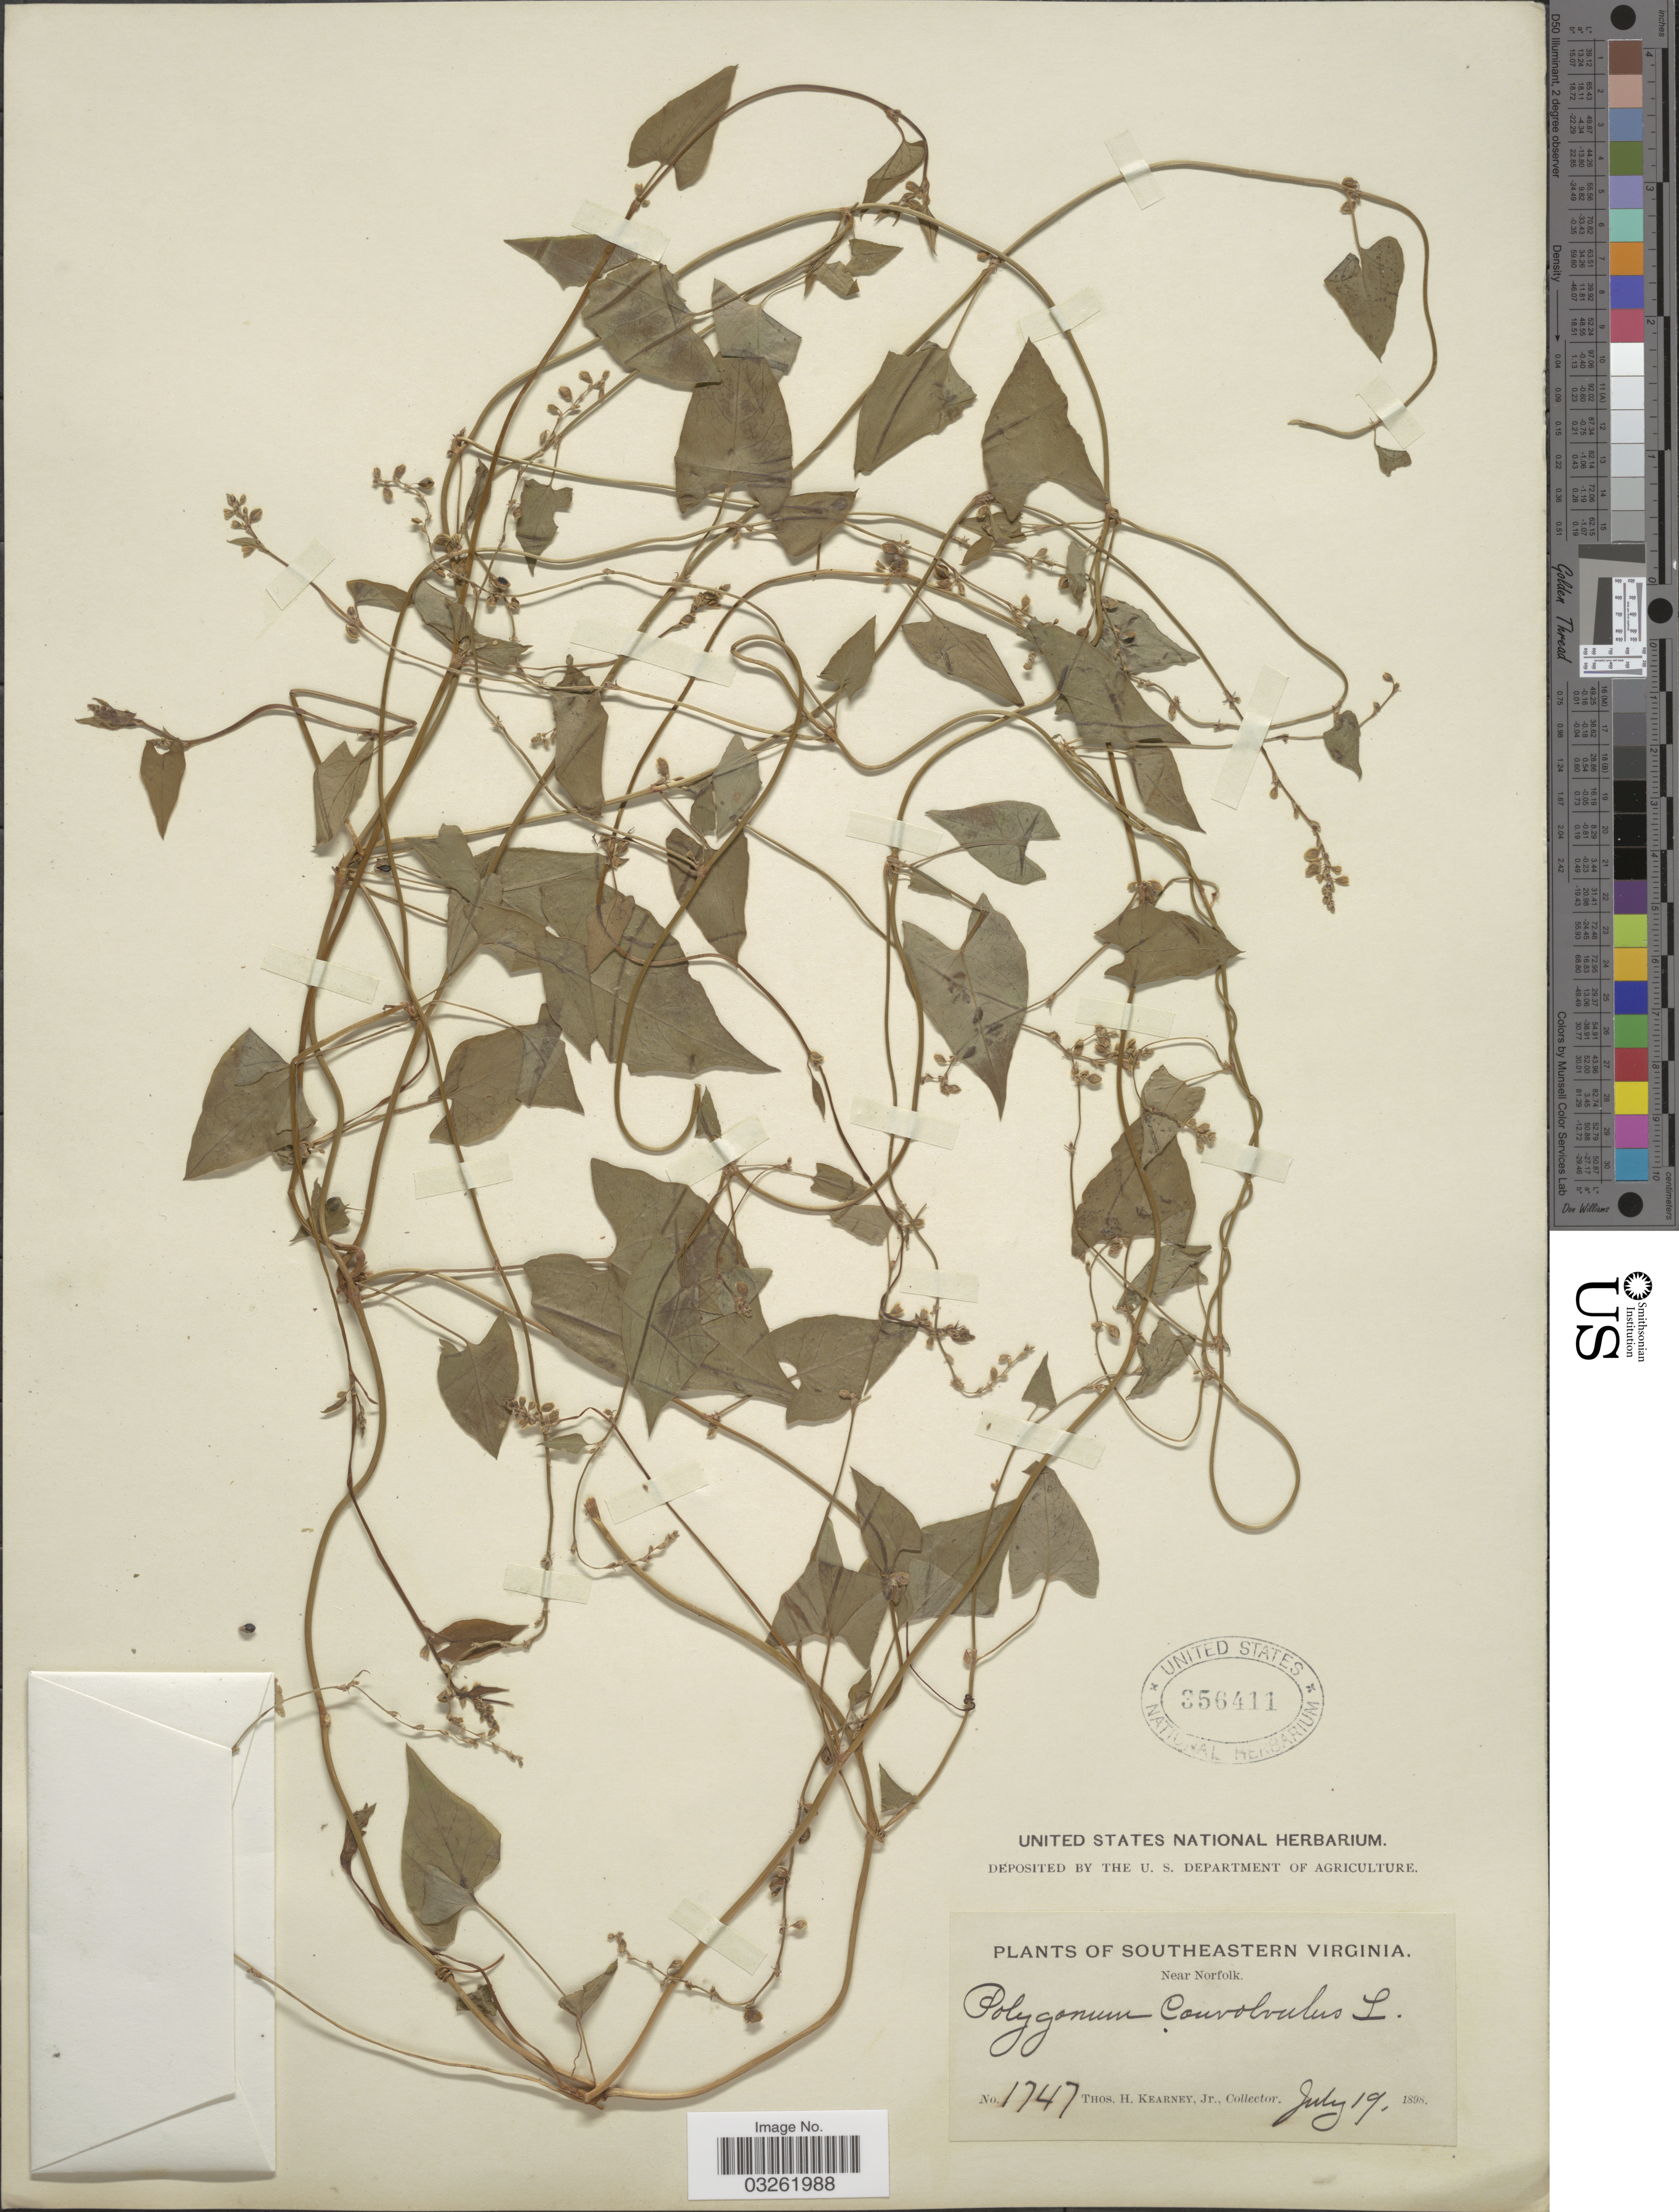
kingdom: Plantae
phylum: Tracheophyta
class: Magnoliopsida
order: Caryophyllales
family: Polygonaceae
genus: Fallopia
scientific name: Fallopia convolvulus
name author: (L.) Á. Löve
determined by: Strong, M. T., (US), Smithsonian Institution - National Museum of Natural History (UNITED STATES)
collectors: T. H. Kearney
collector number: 1747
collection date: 1898-07-19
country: United States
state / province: Virginia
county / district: City of Norfolk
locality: Southeastern Virginia. Near Norfolk.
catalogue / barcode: US 356411